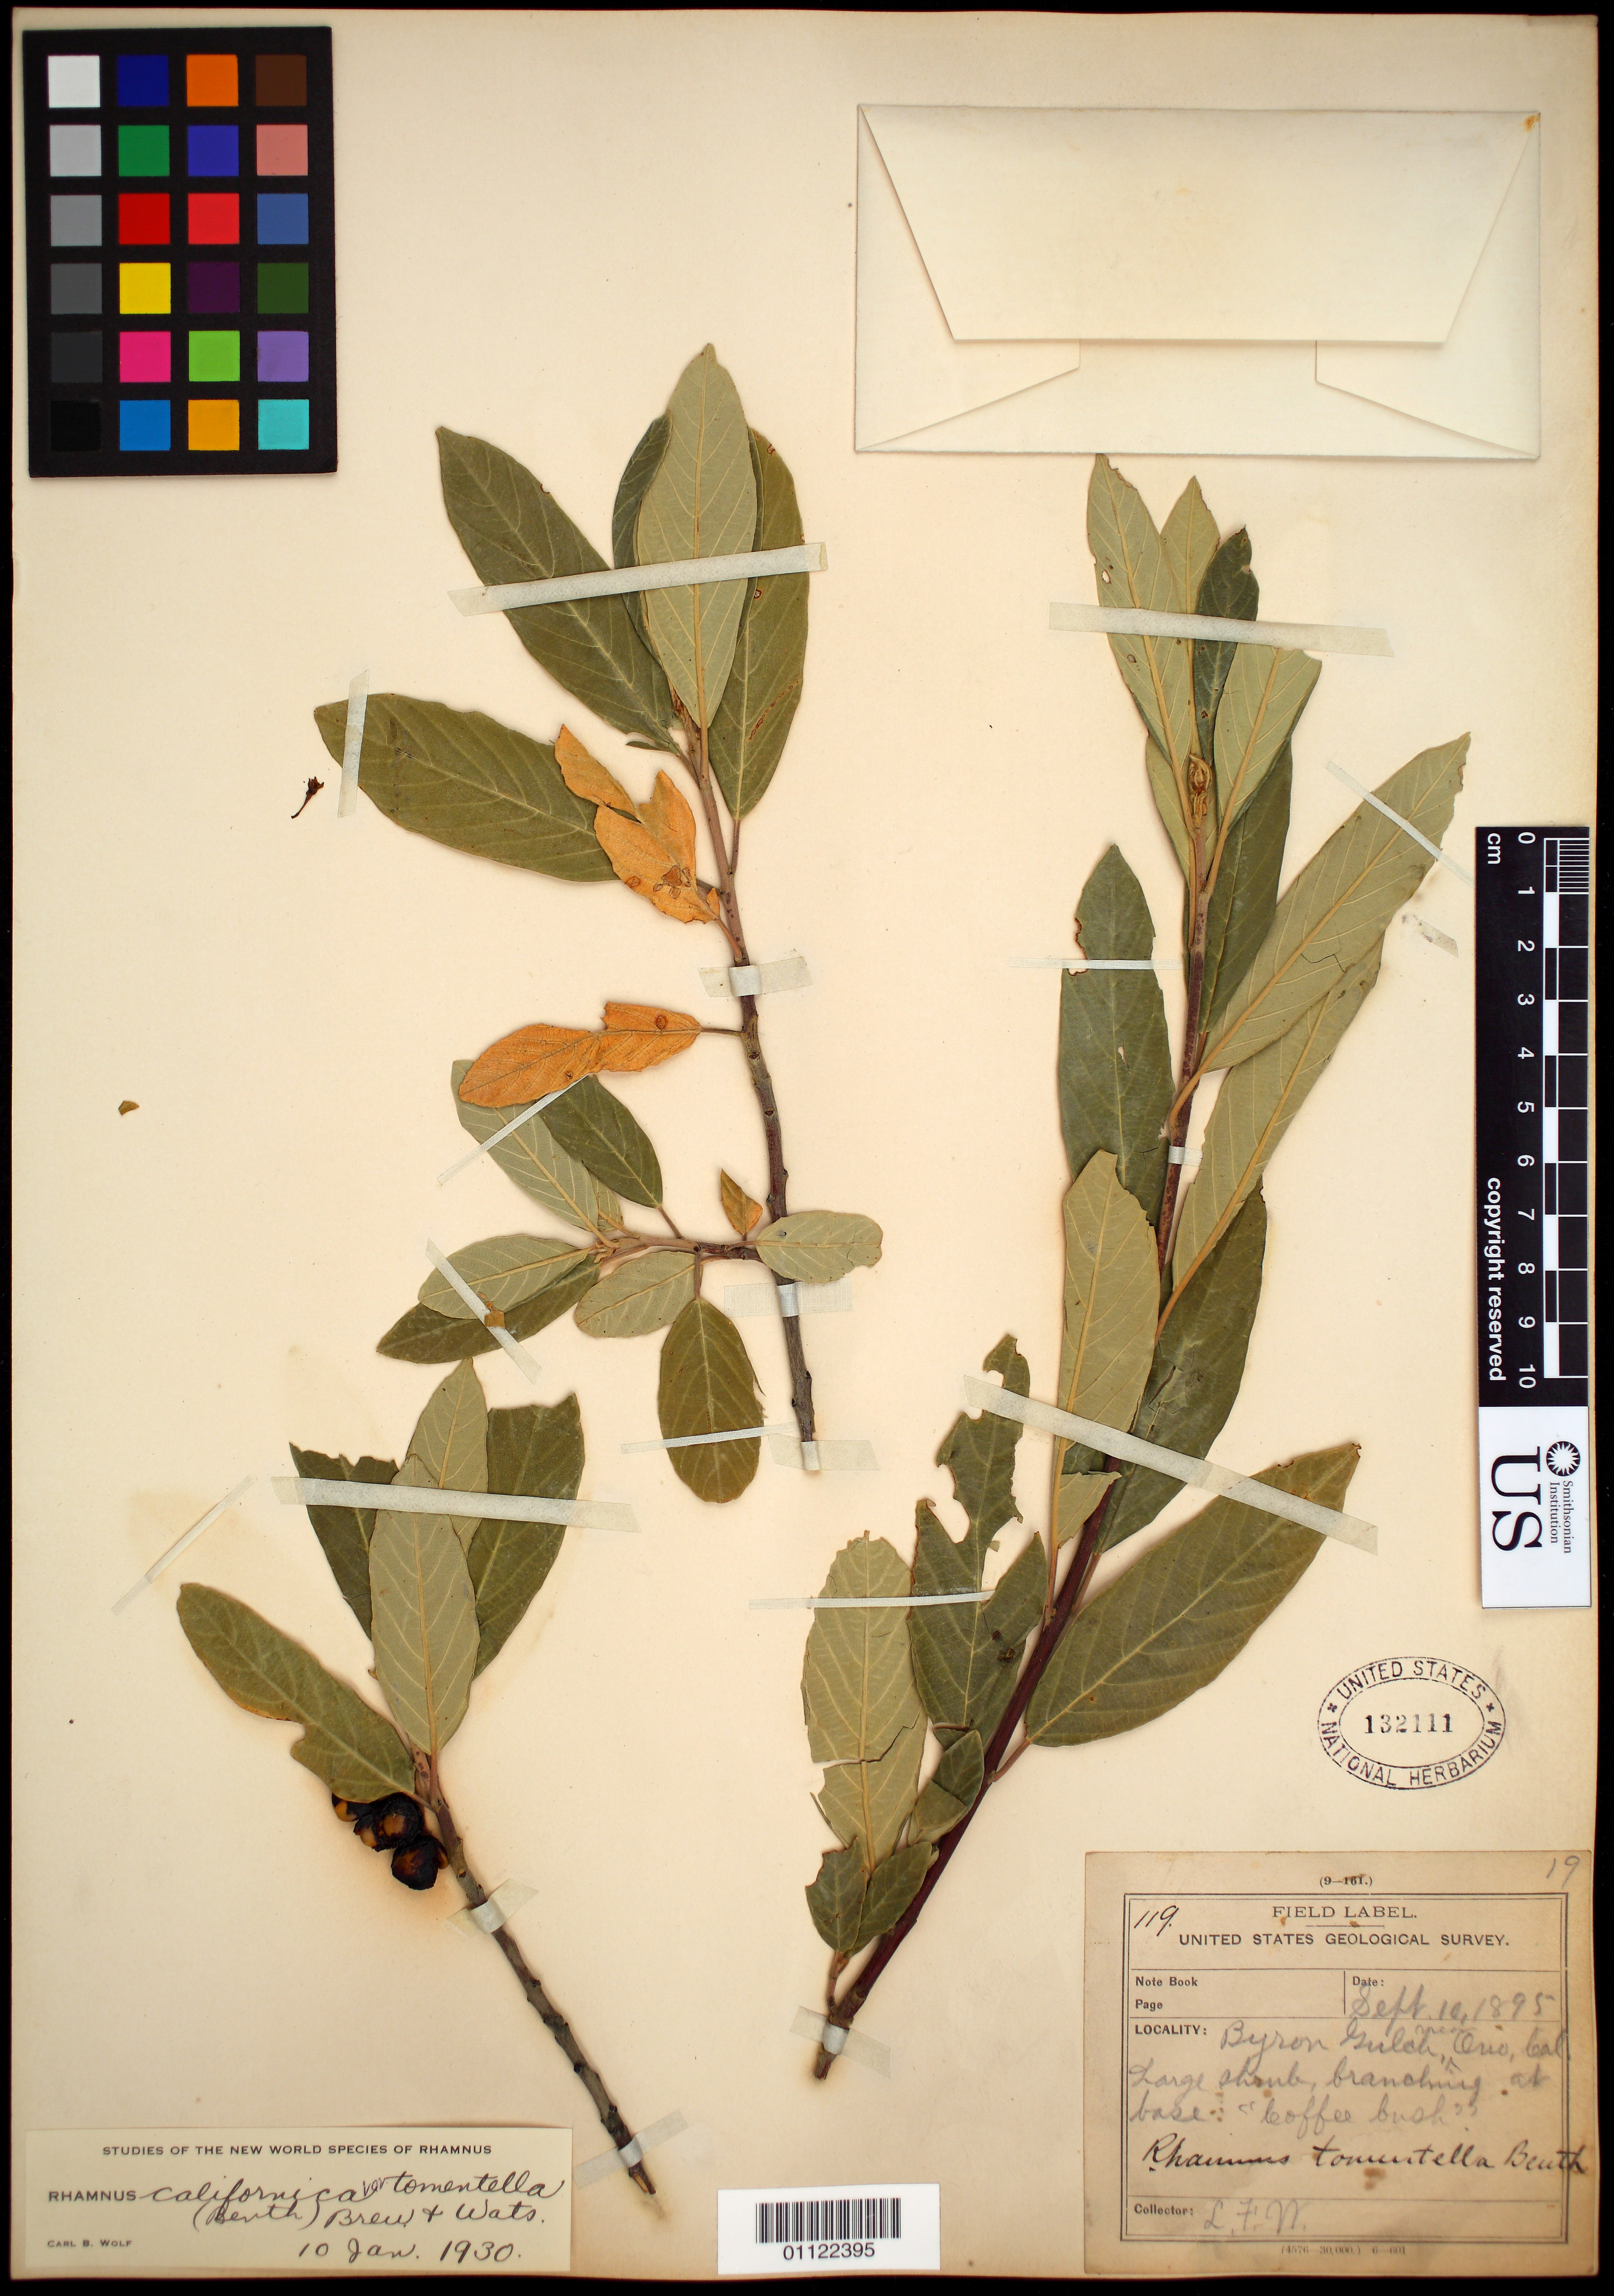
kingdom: Plantae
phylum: Tracheophyta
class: Magnoliopsida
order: Rosales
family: Rhamnaceae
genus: Frangula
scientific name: Frangula californica subsp. tomentella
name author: (Benth.) Kartesz & Gandhi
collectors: L. F. Ward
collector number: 98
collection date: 1895-09-18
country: United States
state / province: California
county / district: Tehama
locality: Lowrey's.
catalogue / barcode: US 132112